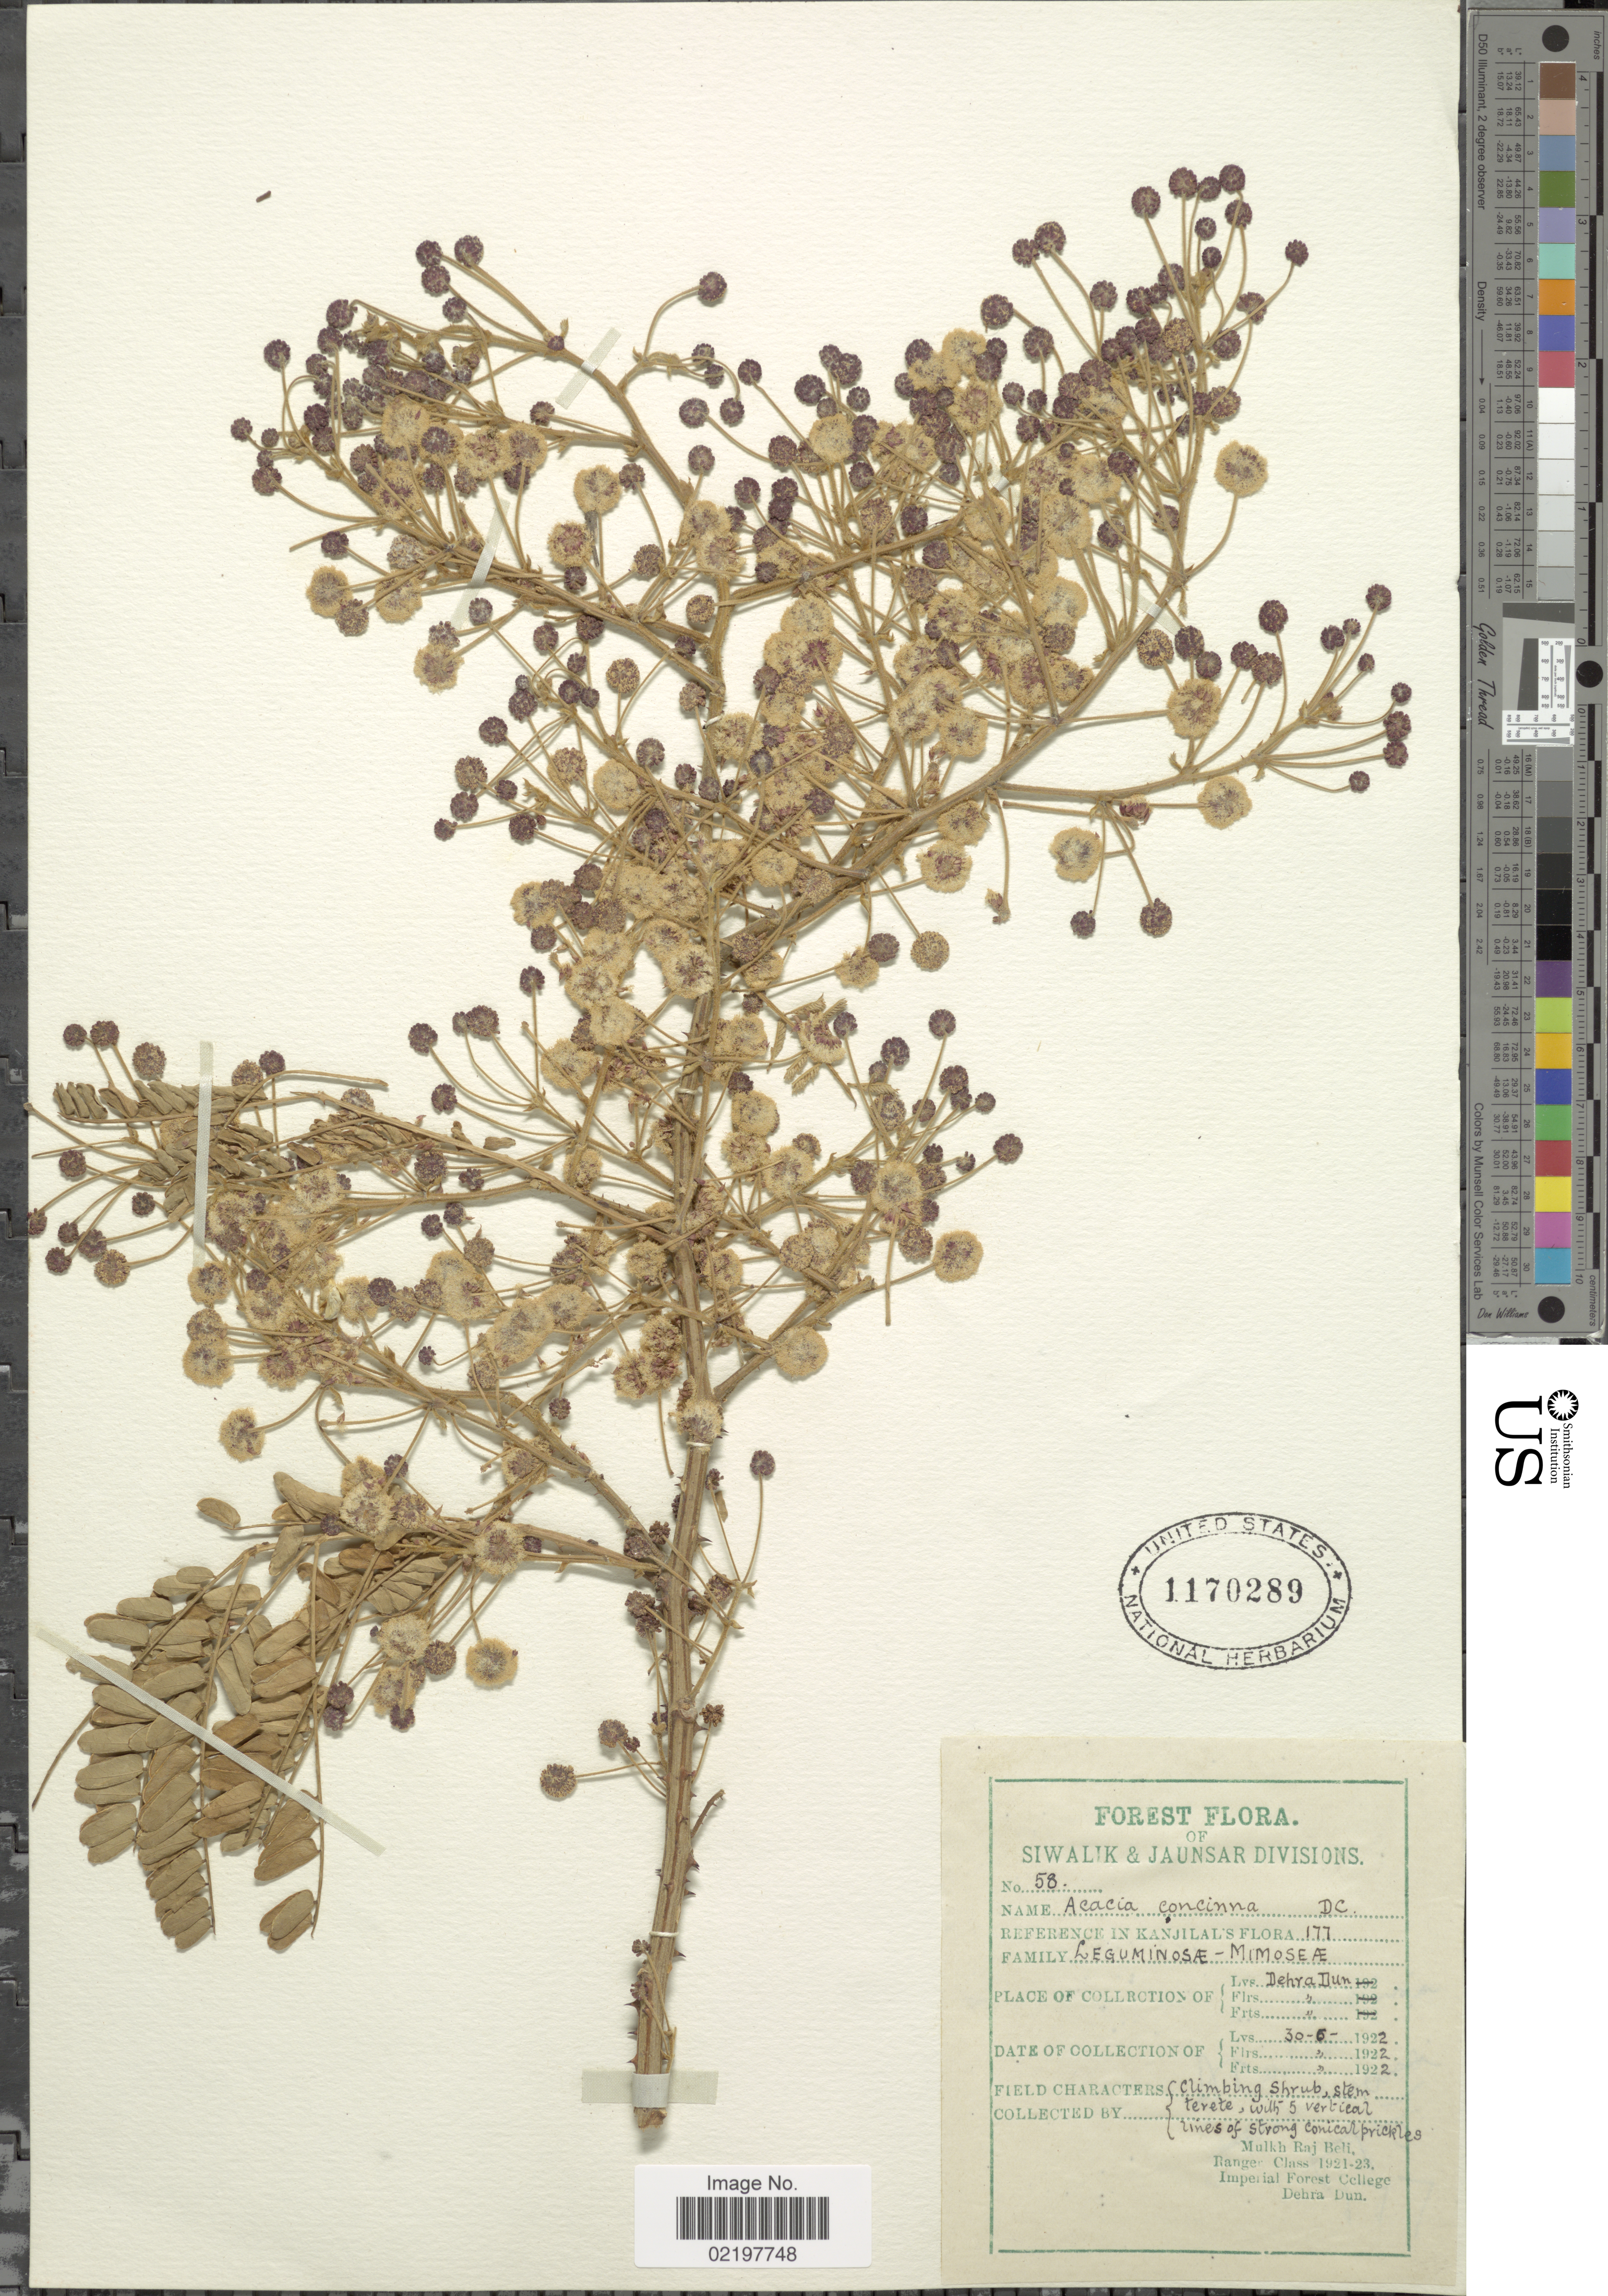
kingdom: Plantae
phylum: Tracheophyta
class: Magnoliopsida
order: Fabales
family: Fabaceae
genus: Senegalia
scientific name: Senegalia rugata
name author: (Lam.) Britton & Rose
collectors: M. Beli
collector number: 58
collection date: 1922-05-30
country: India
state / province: Uttarakhand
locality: DehraDun, Siwalk & Jaunsar Divisions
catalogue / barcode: US 1170289